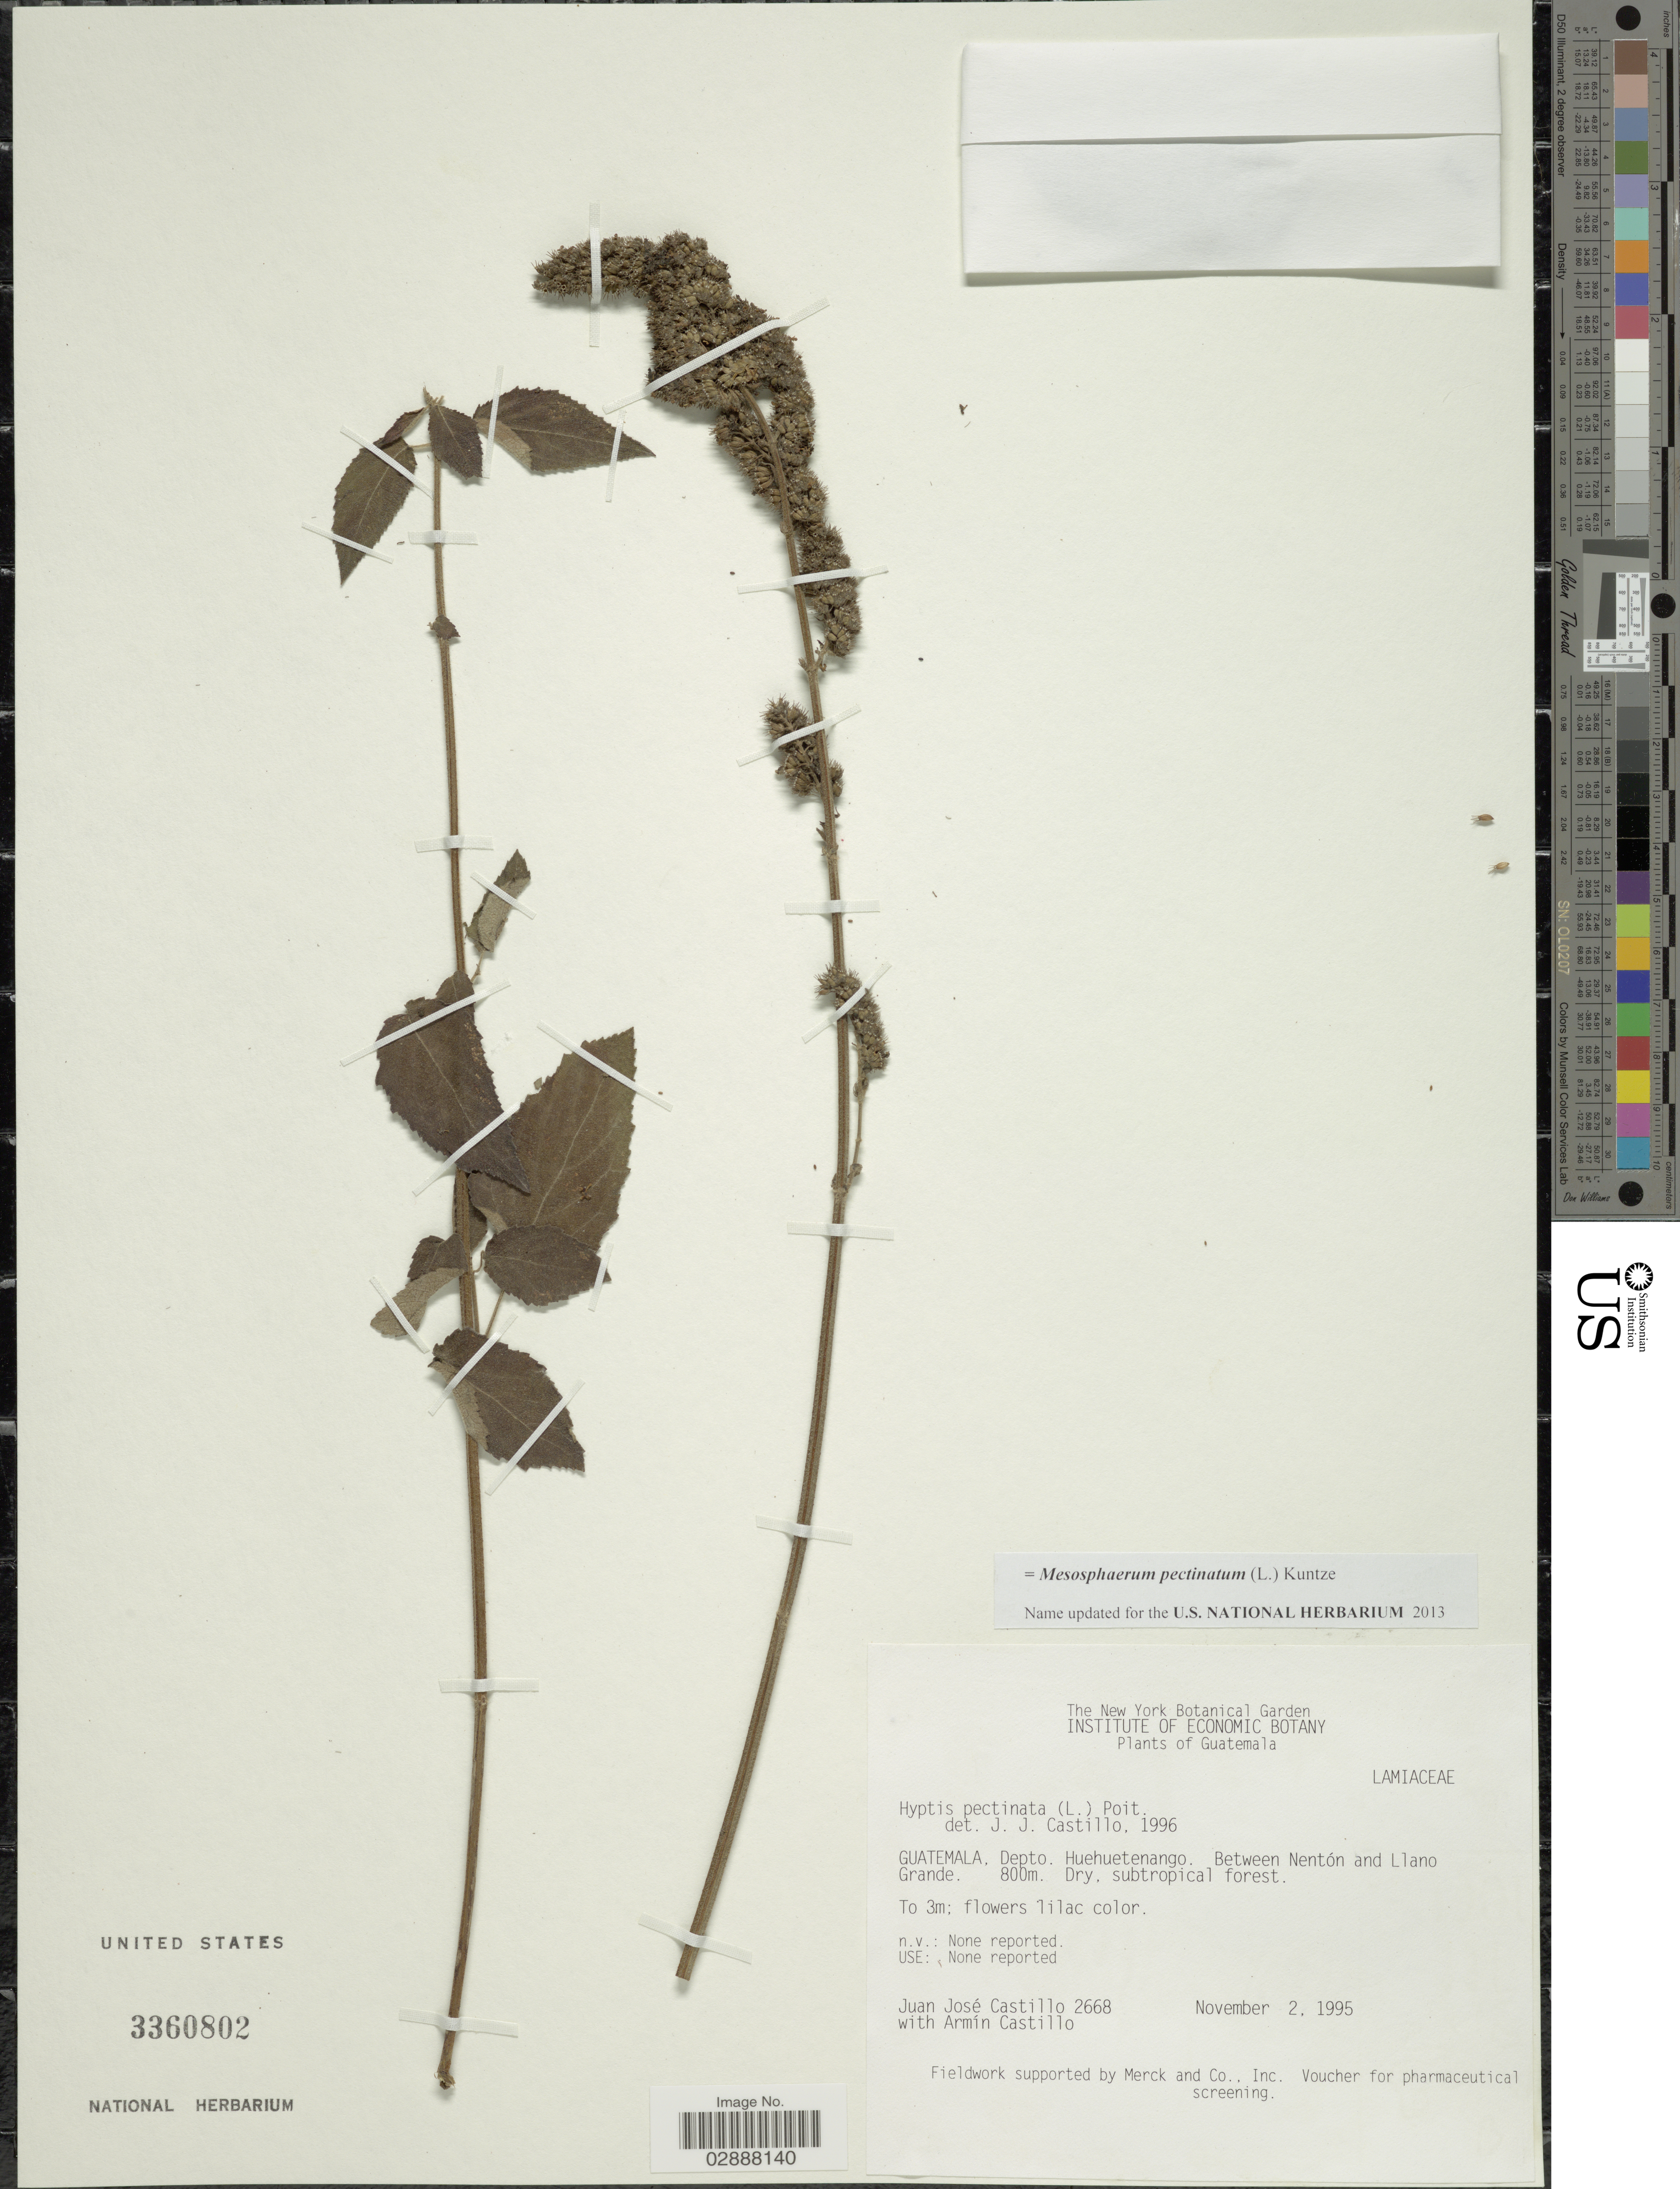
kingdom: Plantae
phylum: Tracheophyta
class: Magnoliopsida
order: Lamiales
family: Lamiaceae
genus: Mesosphaerum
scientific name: Mesosphaerum pectinatum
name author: (L.) Kuntze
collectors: J. Castillo & A. Castillo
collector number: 2668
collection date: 1995-11-02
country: Guatemala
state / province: Huehuetenango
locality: Depto. Huehuetenango. Between Nentón and Llano Grande.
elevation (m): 800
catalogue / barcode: US 3360802